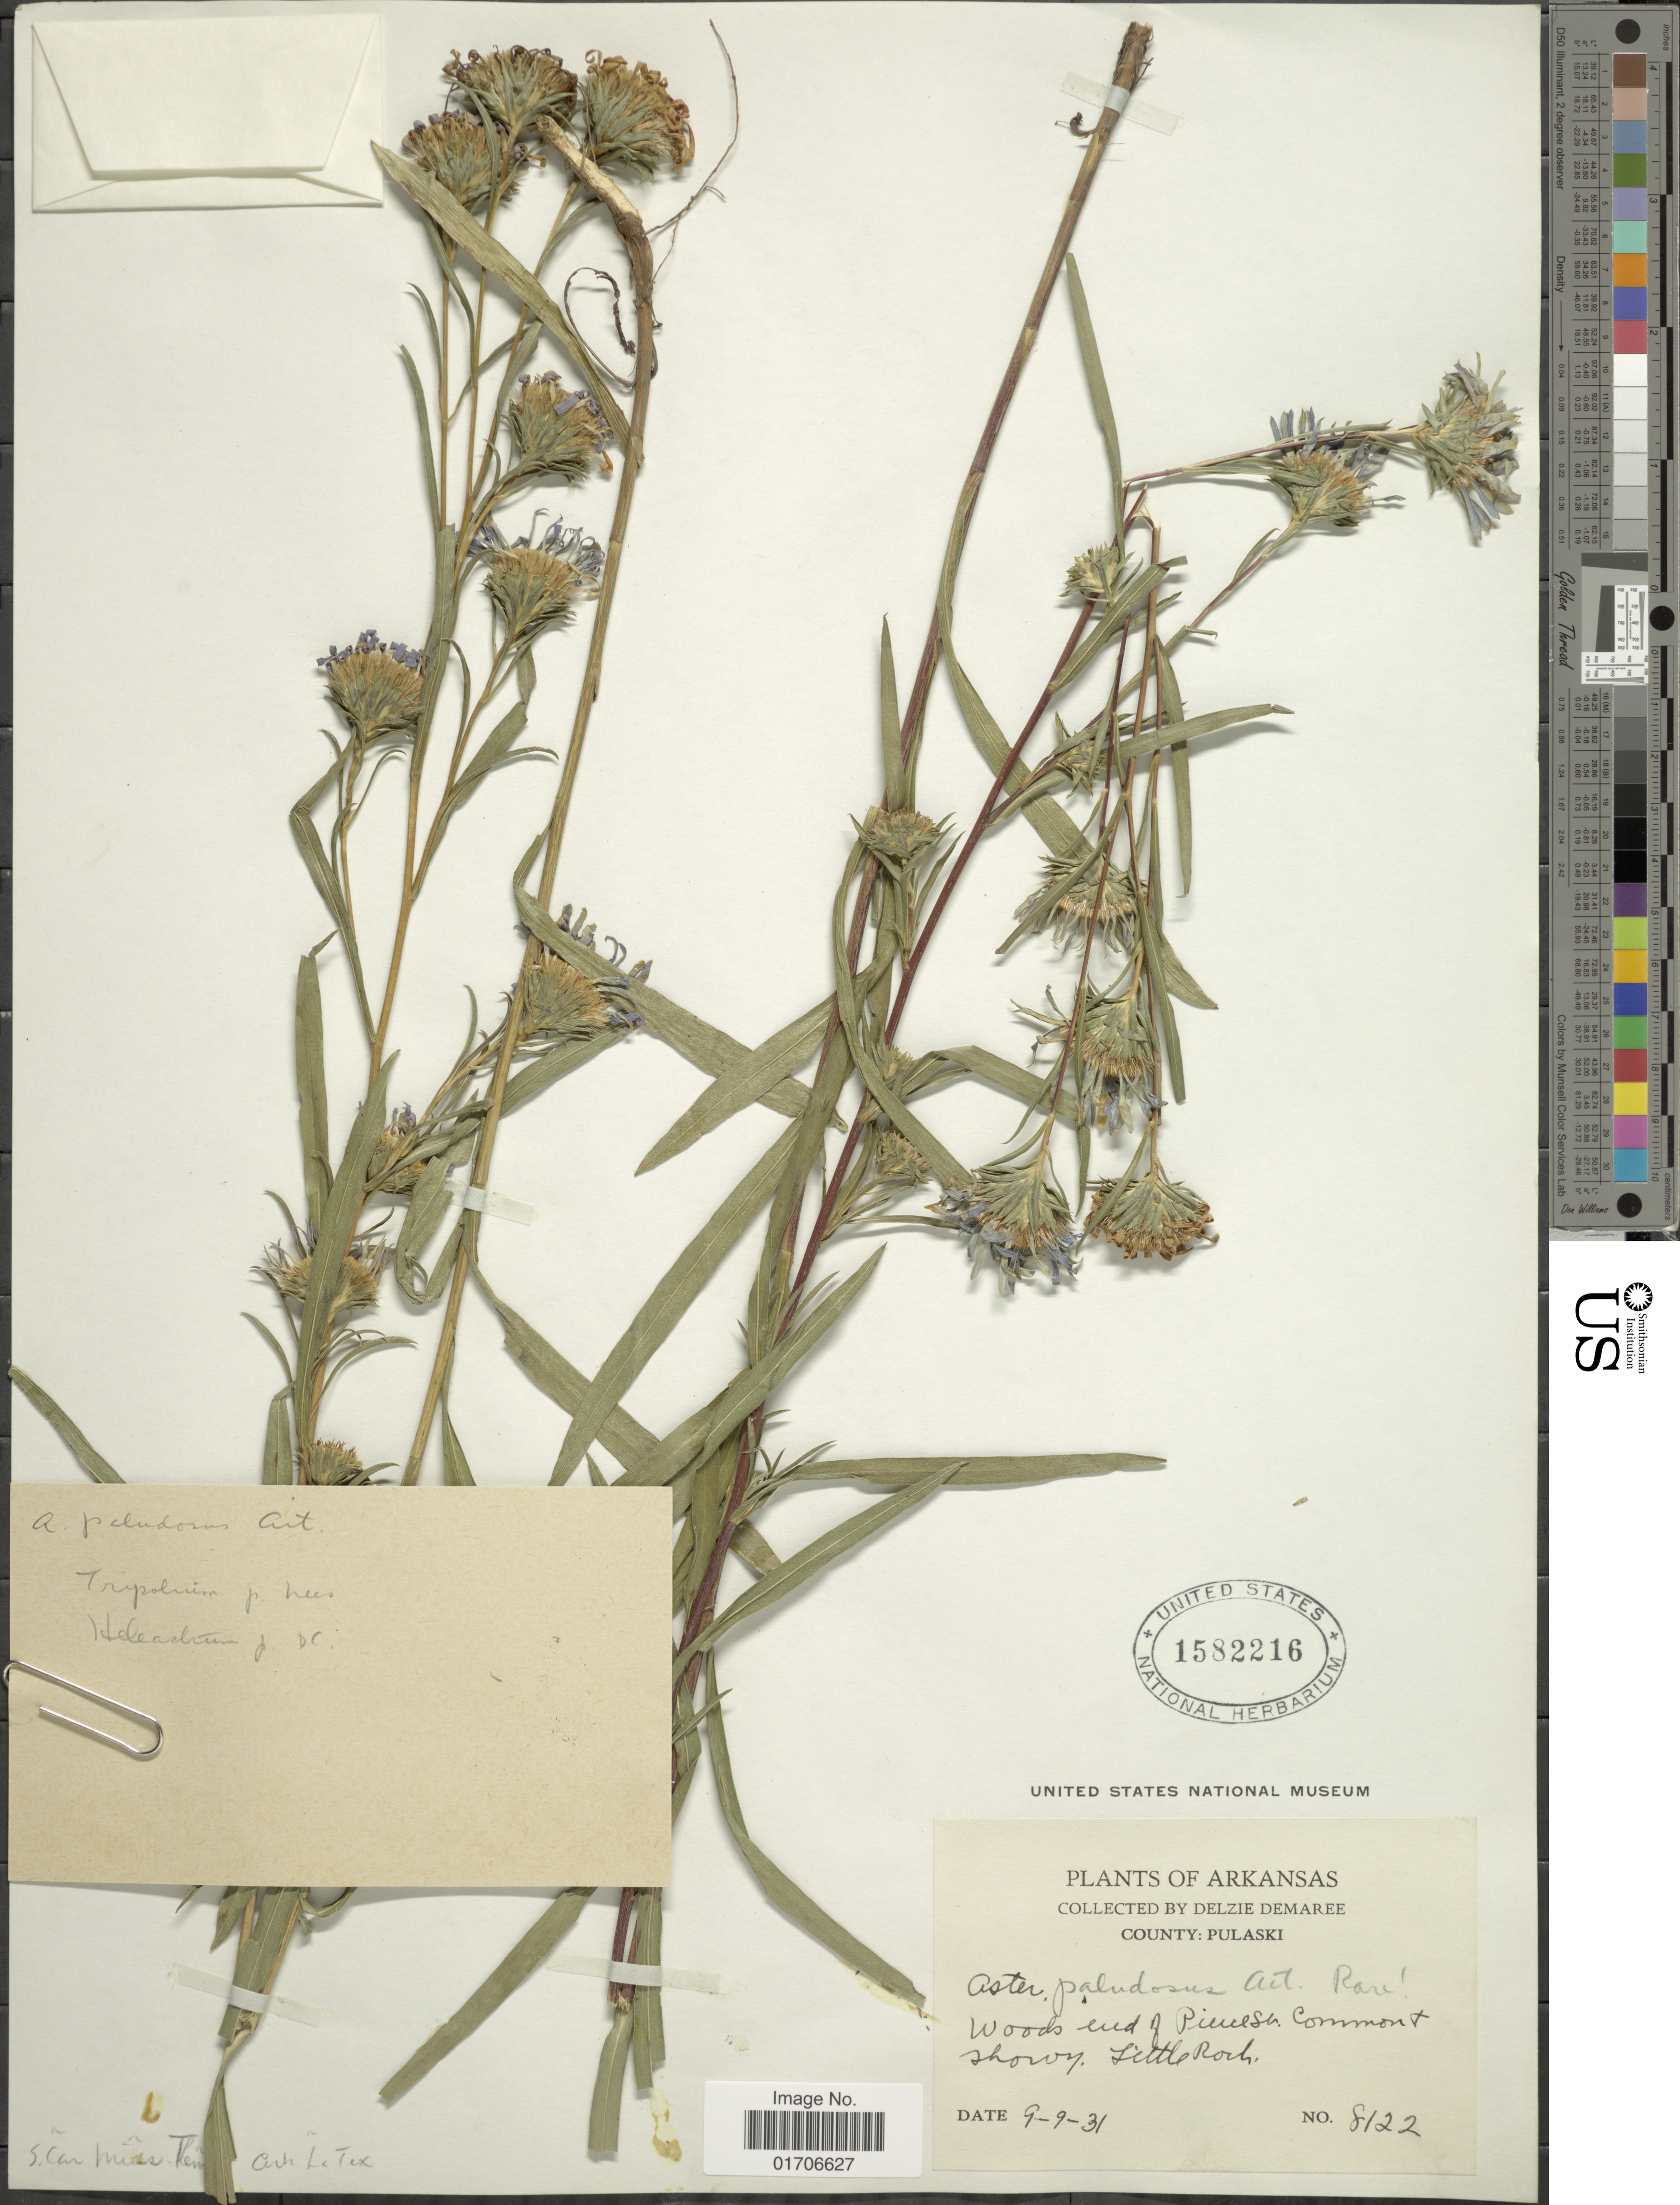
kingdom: Plantae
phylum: Tracheophyta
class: Magnoliopsida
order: Asterales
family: Asteraceae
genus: Eurybia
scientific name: Eurybia paludosa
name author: (Aiton) G.L. Nesom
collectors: D. Demaree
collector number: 8122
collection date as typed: Transcribed d/m/y: 9/9/31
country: United States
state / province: Arkansas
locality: County: Pulaski. Woods end of Pine St. Common & showy. Little Rock.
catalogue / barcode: US 1582216